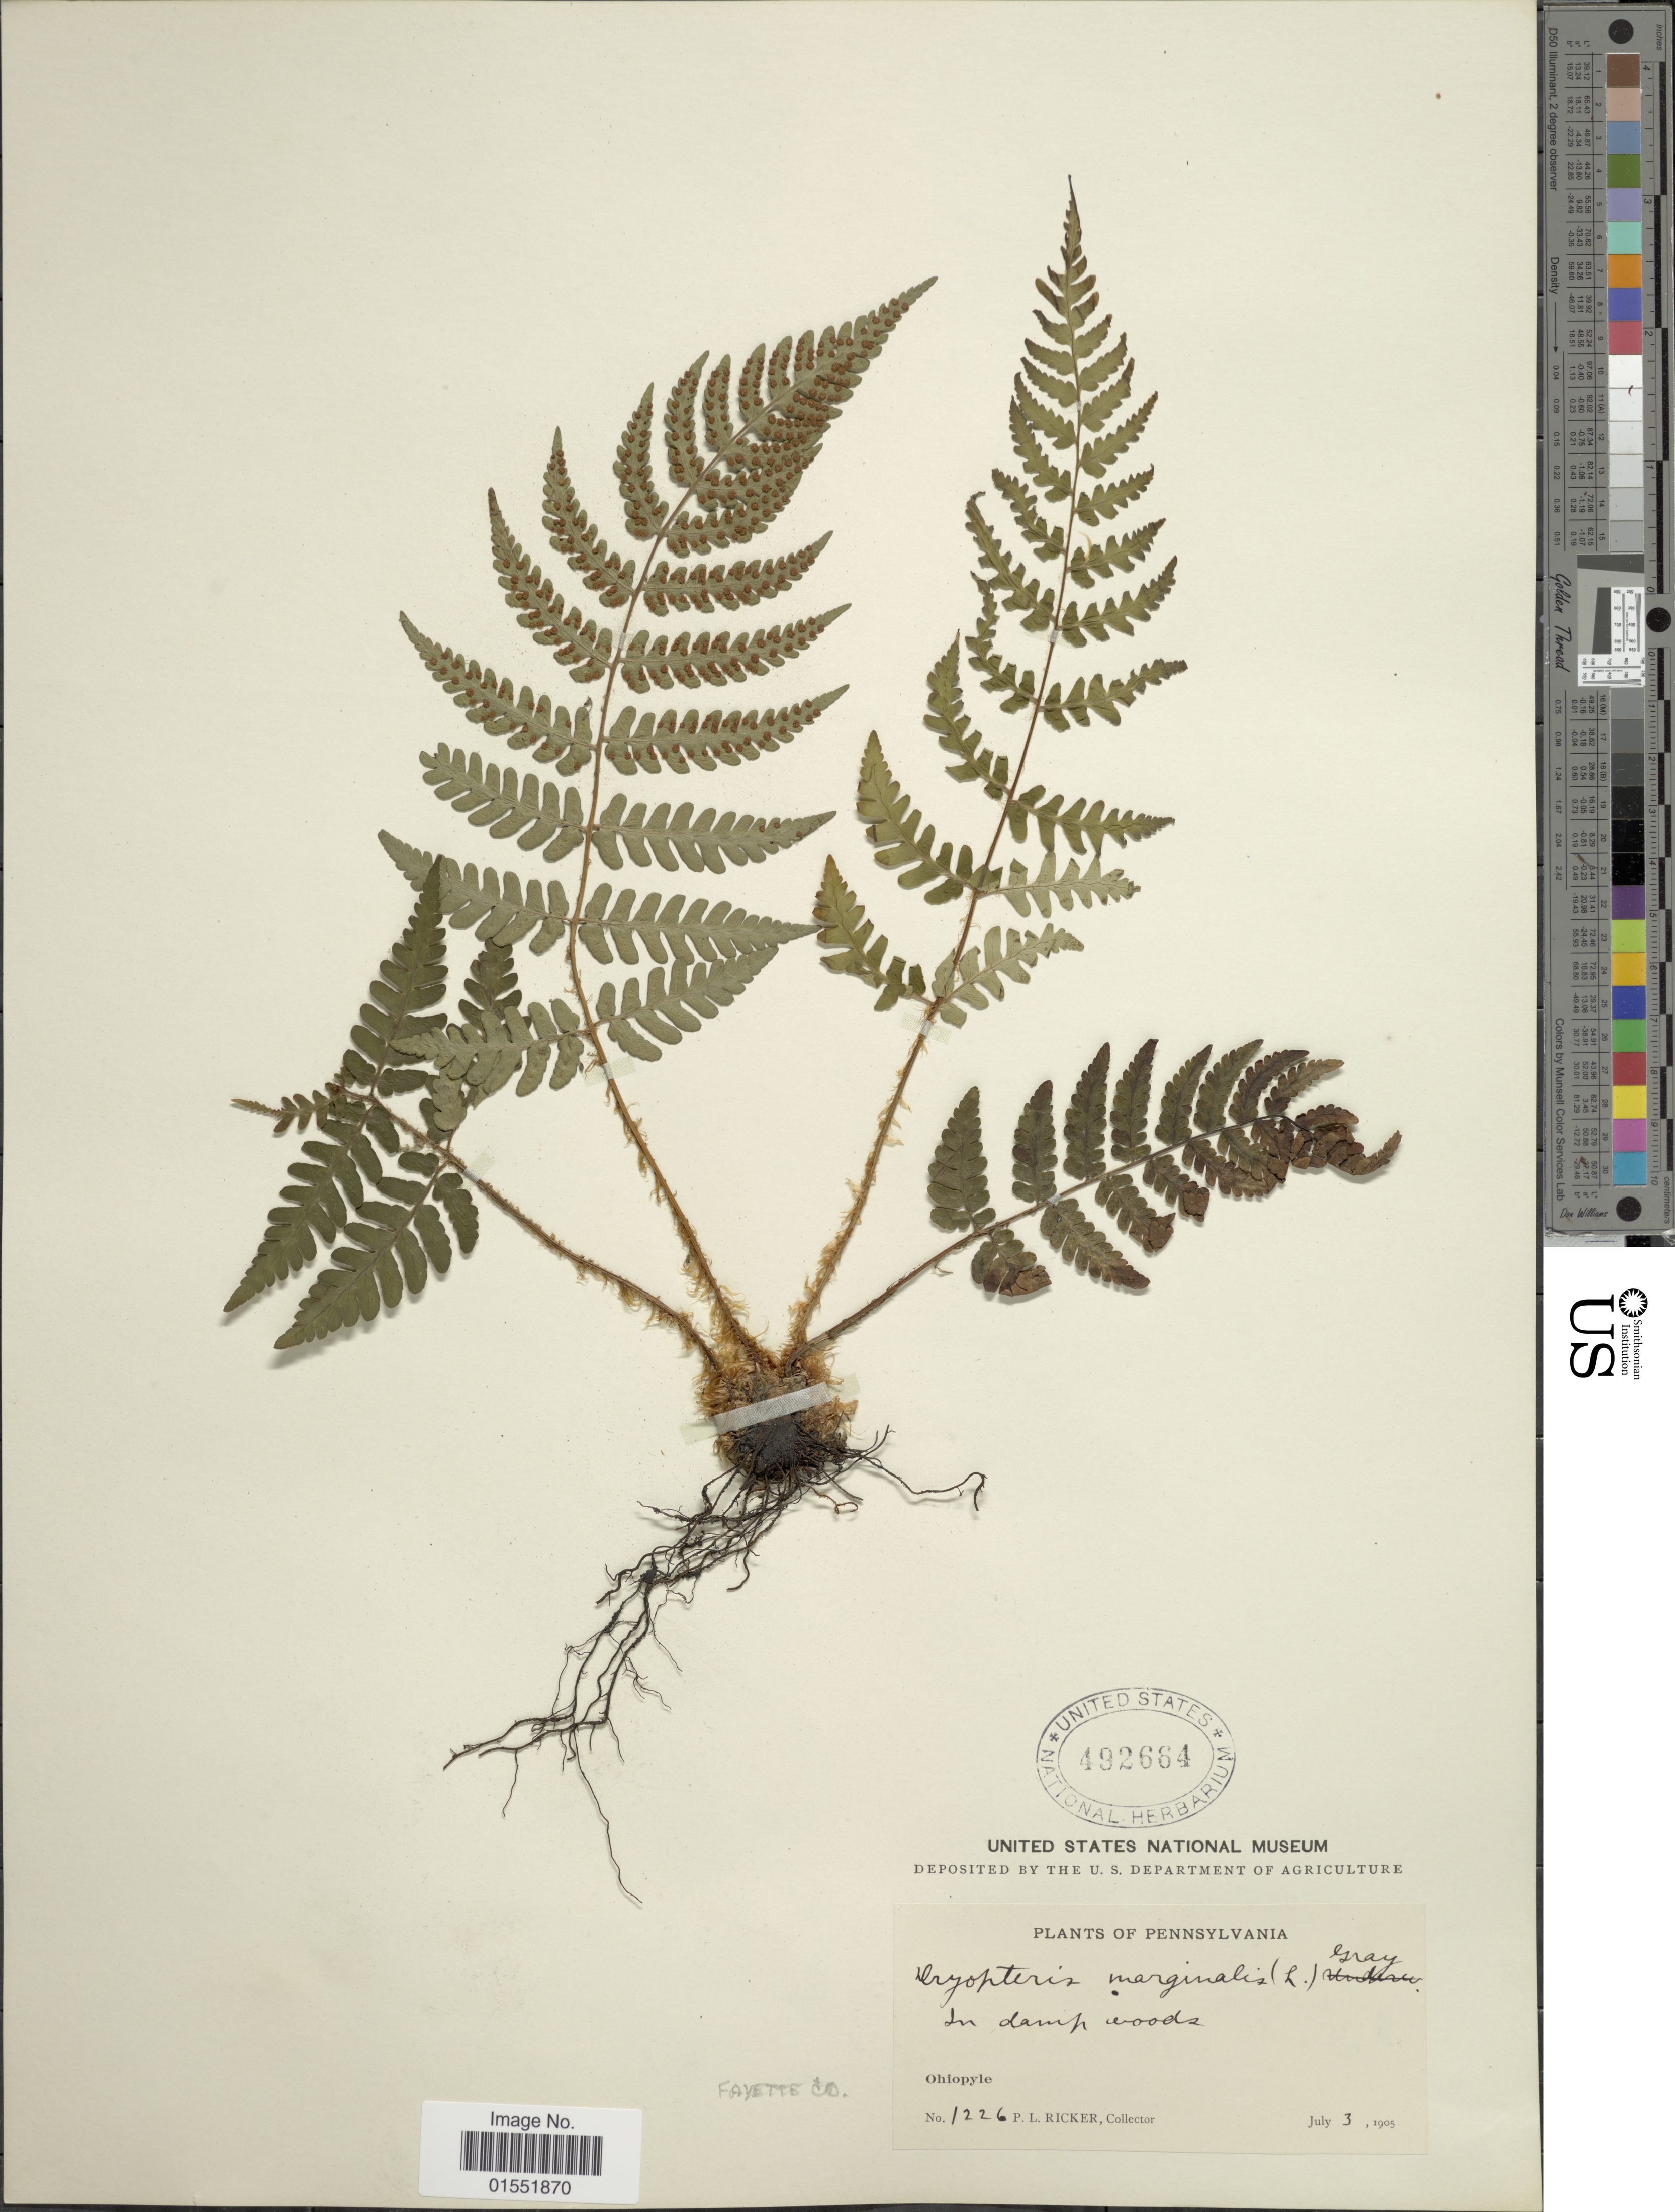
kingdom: Plantae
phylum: Tracheophyta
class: Polypodiopsida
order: Polypodiales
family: Dryopteridaceae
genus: Dryopteris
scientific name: Dryopteris marginalis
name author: (L.) A. Gray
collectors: P. Ricker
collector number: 1226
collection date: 1905-07-03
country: United States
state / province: Pennsylvania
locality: Ohiopyle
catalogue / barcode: US 492664